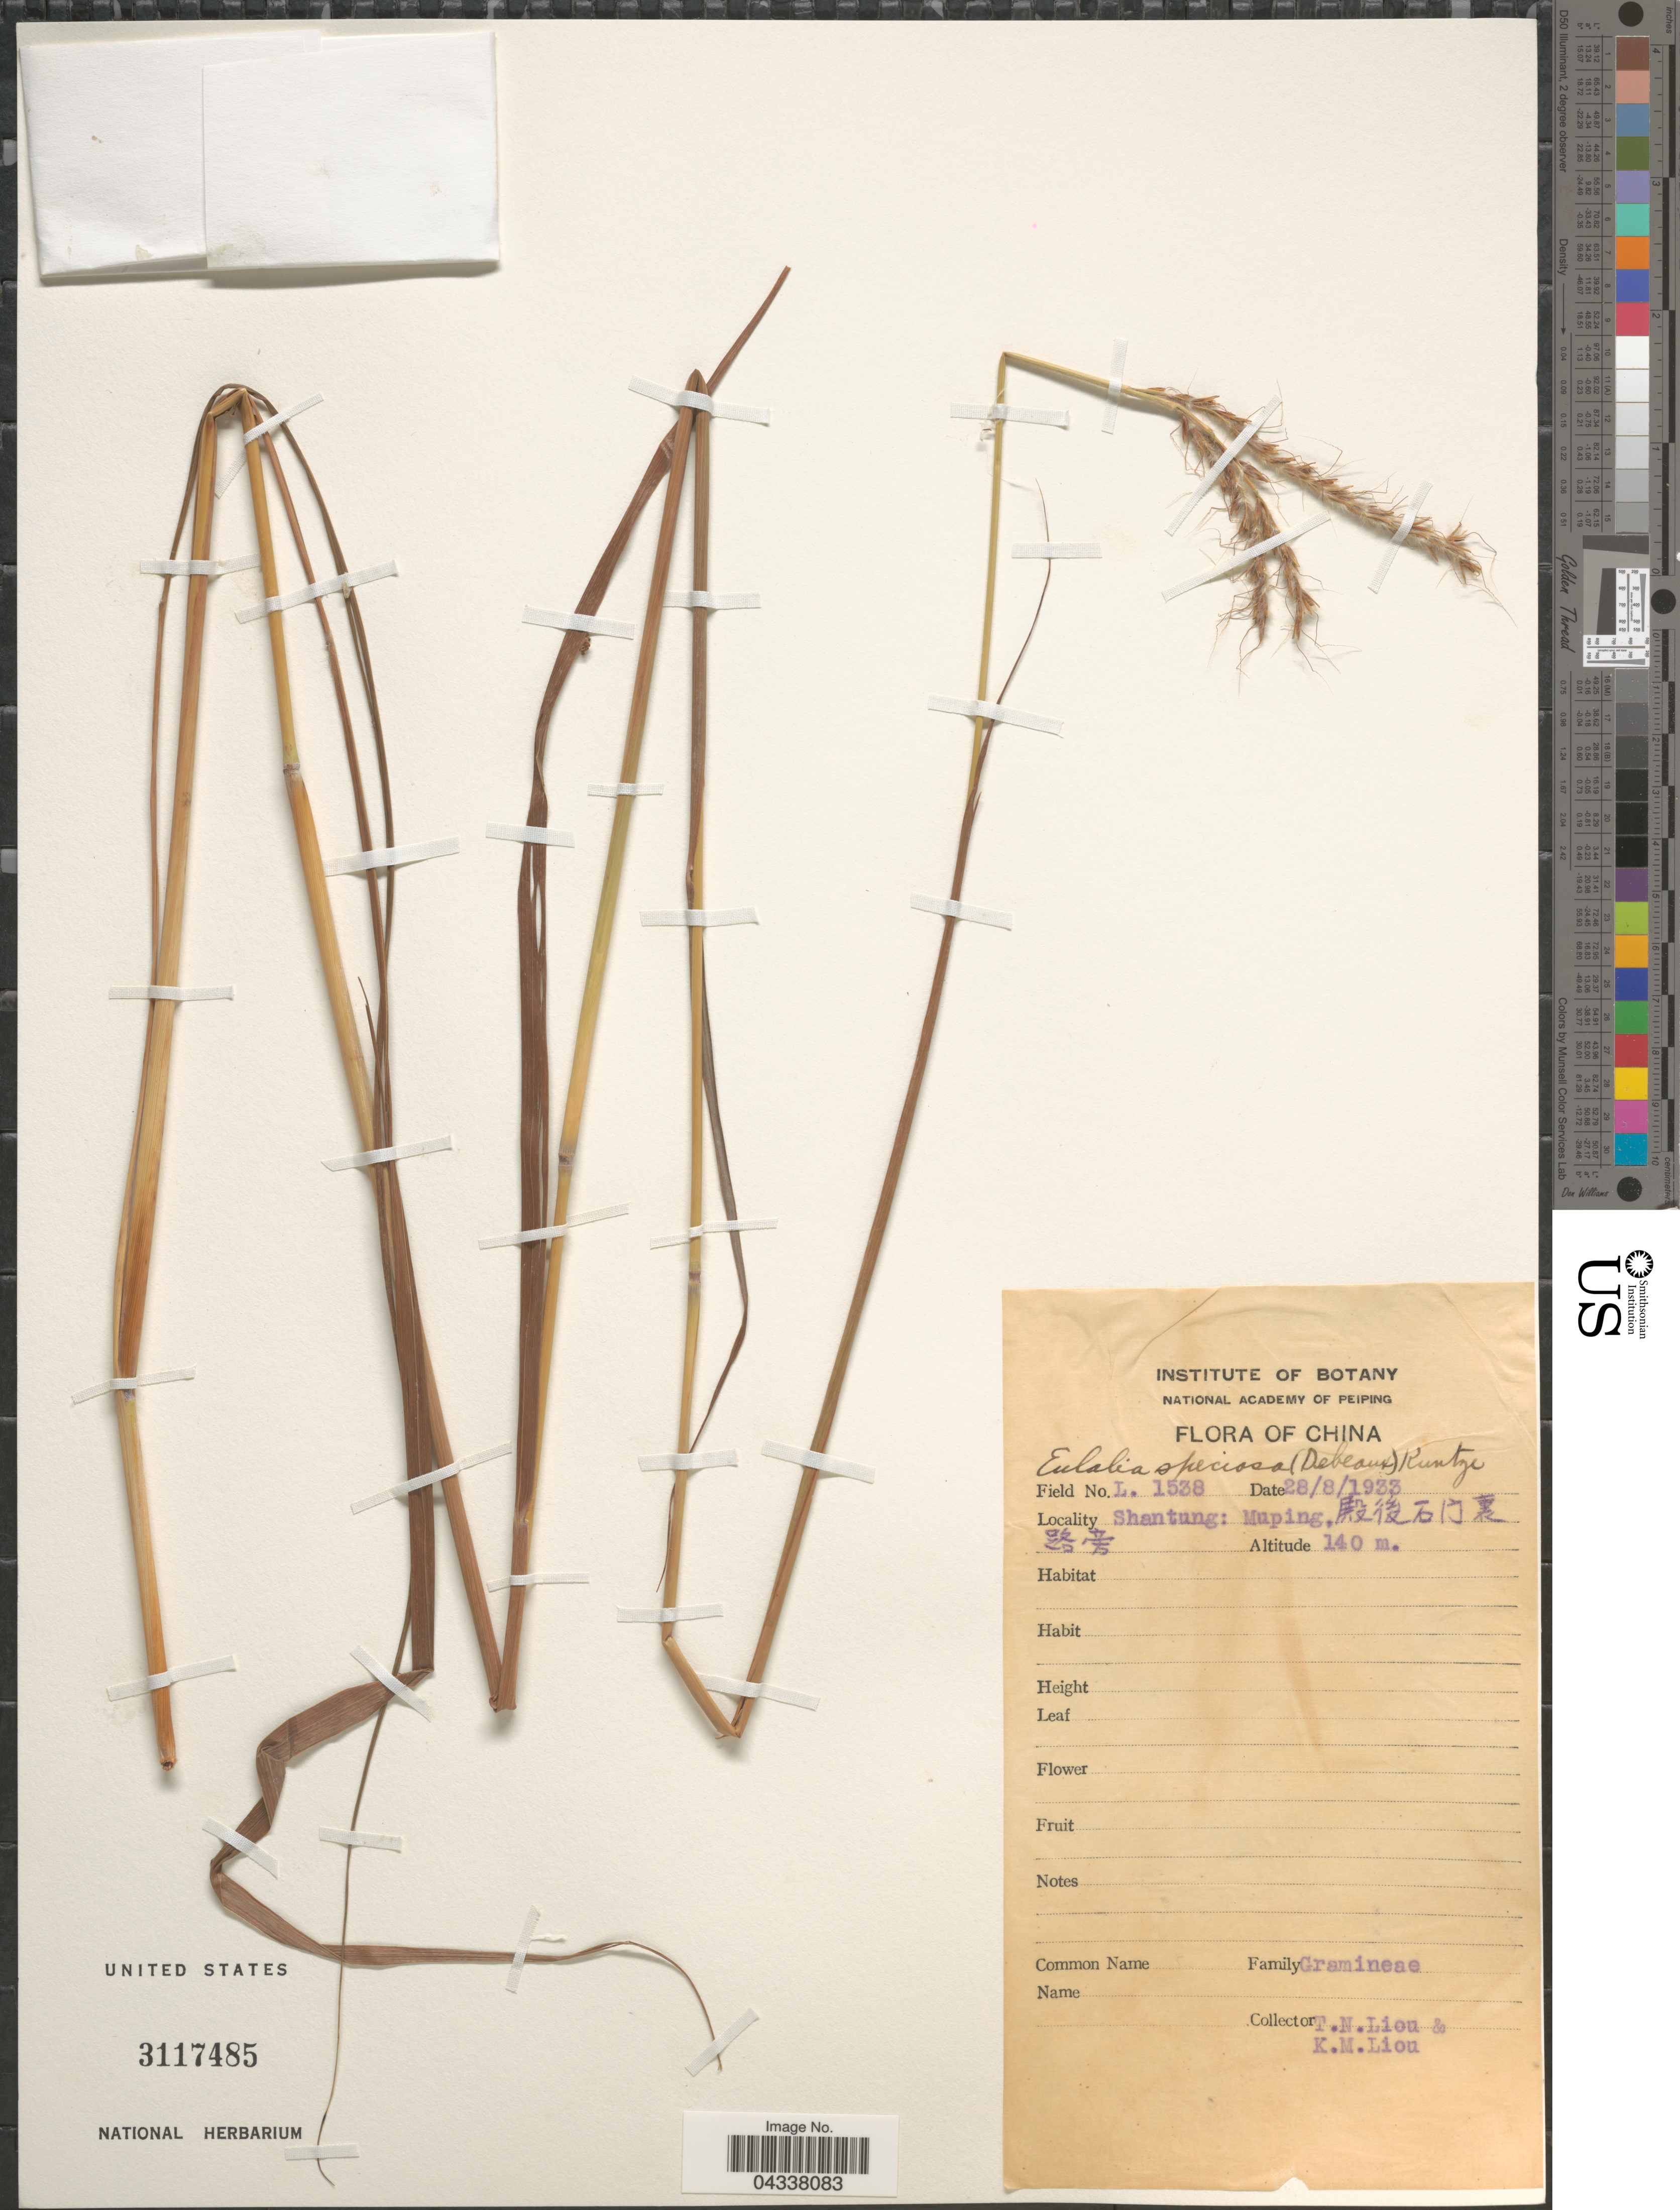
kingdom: Plantae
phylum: Tracheophyta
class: Liliopsida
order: Poales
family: Poaceae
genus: Pseudopogonatherum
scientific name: Pseudopogonatherum speciosum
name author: (Debeaux) Ohwi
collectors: T. N. Liou & K. M. Liou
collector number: L.1538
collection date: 1933-08-28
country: China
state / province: Shandong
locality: Shantung: Muping, X.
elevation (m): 140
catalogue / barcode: US 3117485